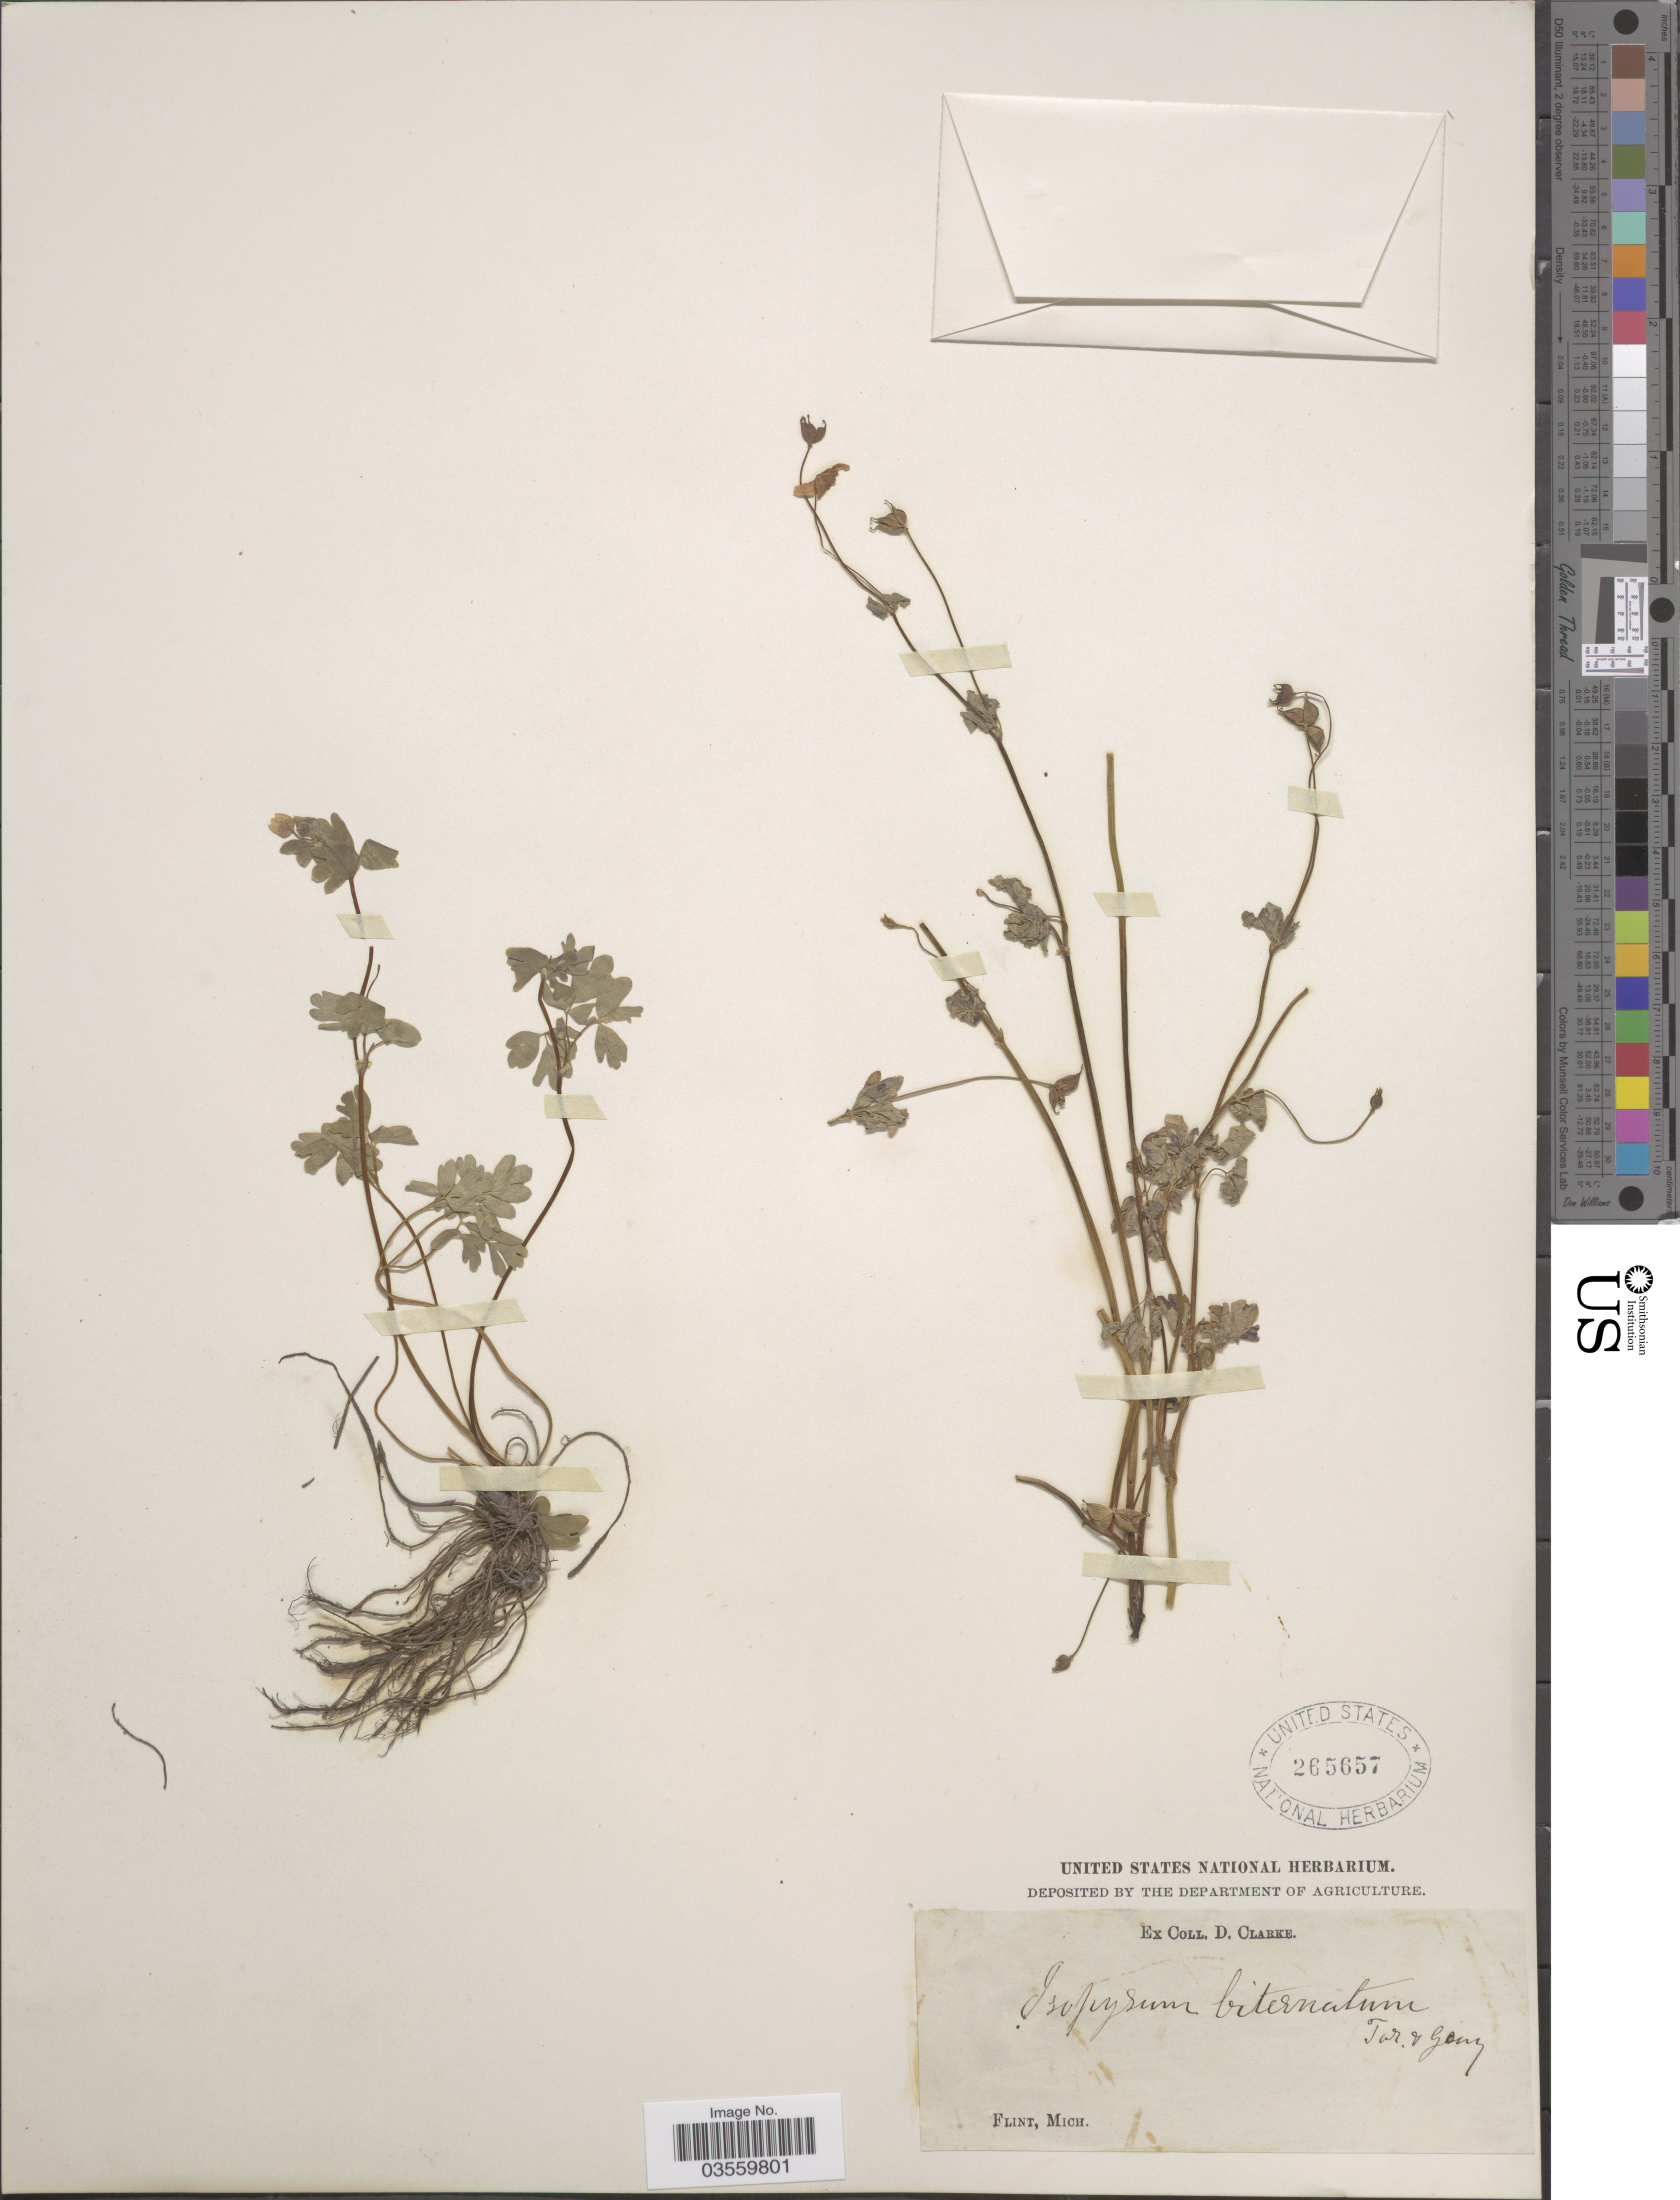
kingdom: Plantae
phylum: Tracheophyta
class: Magnoliopsida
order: Ranunculales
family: Ranunculaceae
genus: Enemion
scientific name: Enemion biternatum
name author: (Torr. & A. Gray) Raf.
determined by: Strong, Mark T., (BOT), Smithsonian Institution - National Museum of Natural History (UNITED STATES)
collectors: D. Clarke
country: United States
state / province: Michigan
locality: Flint.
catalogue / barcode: US 265657